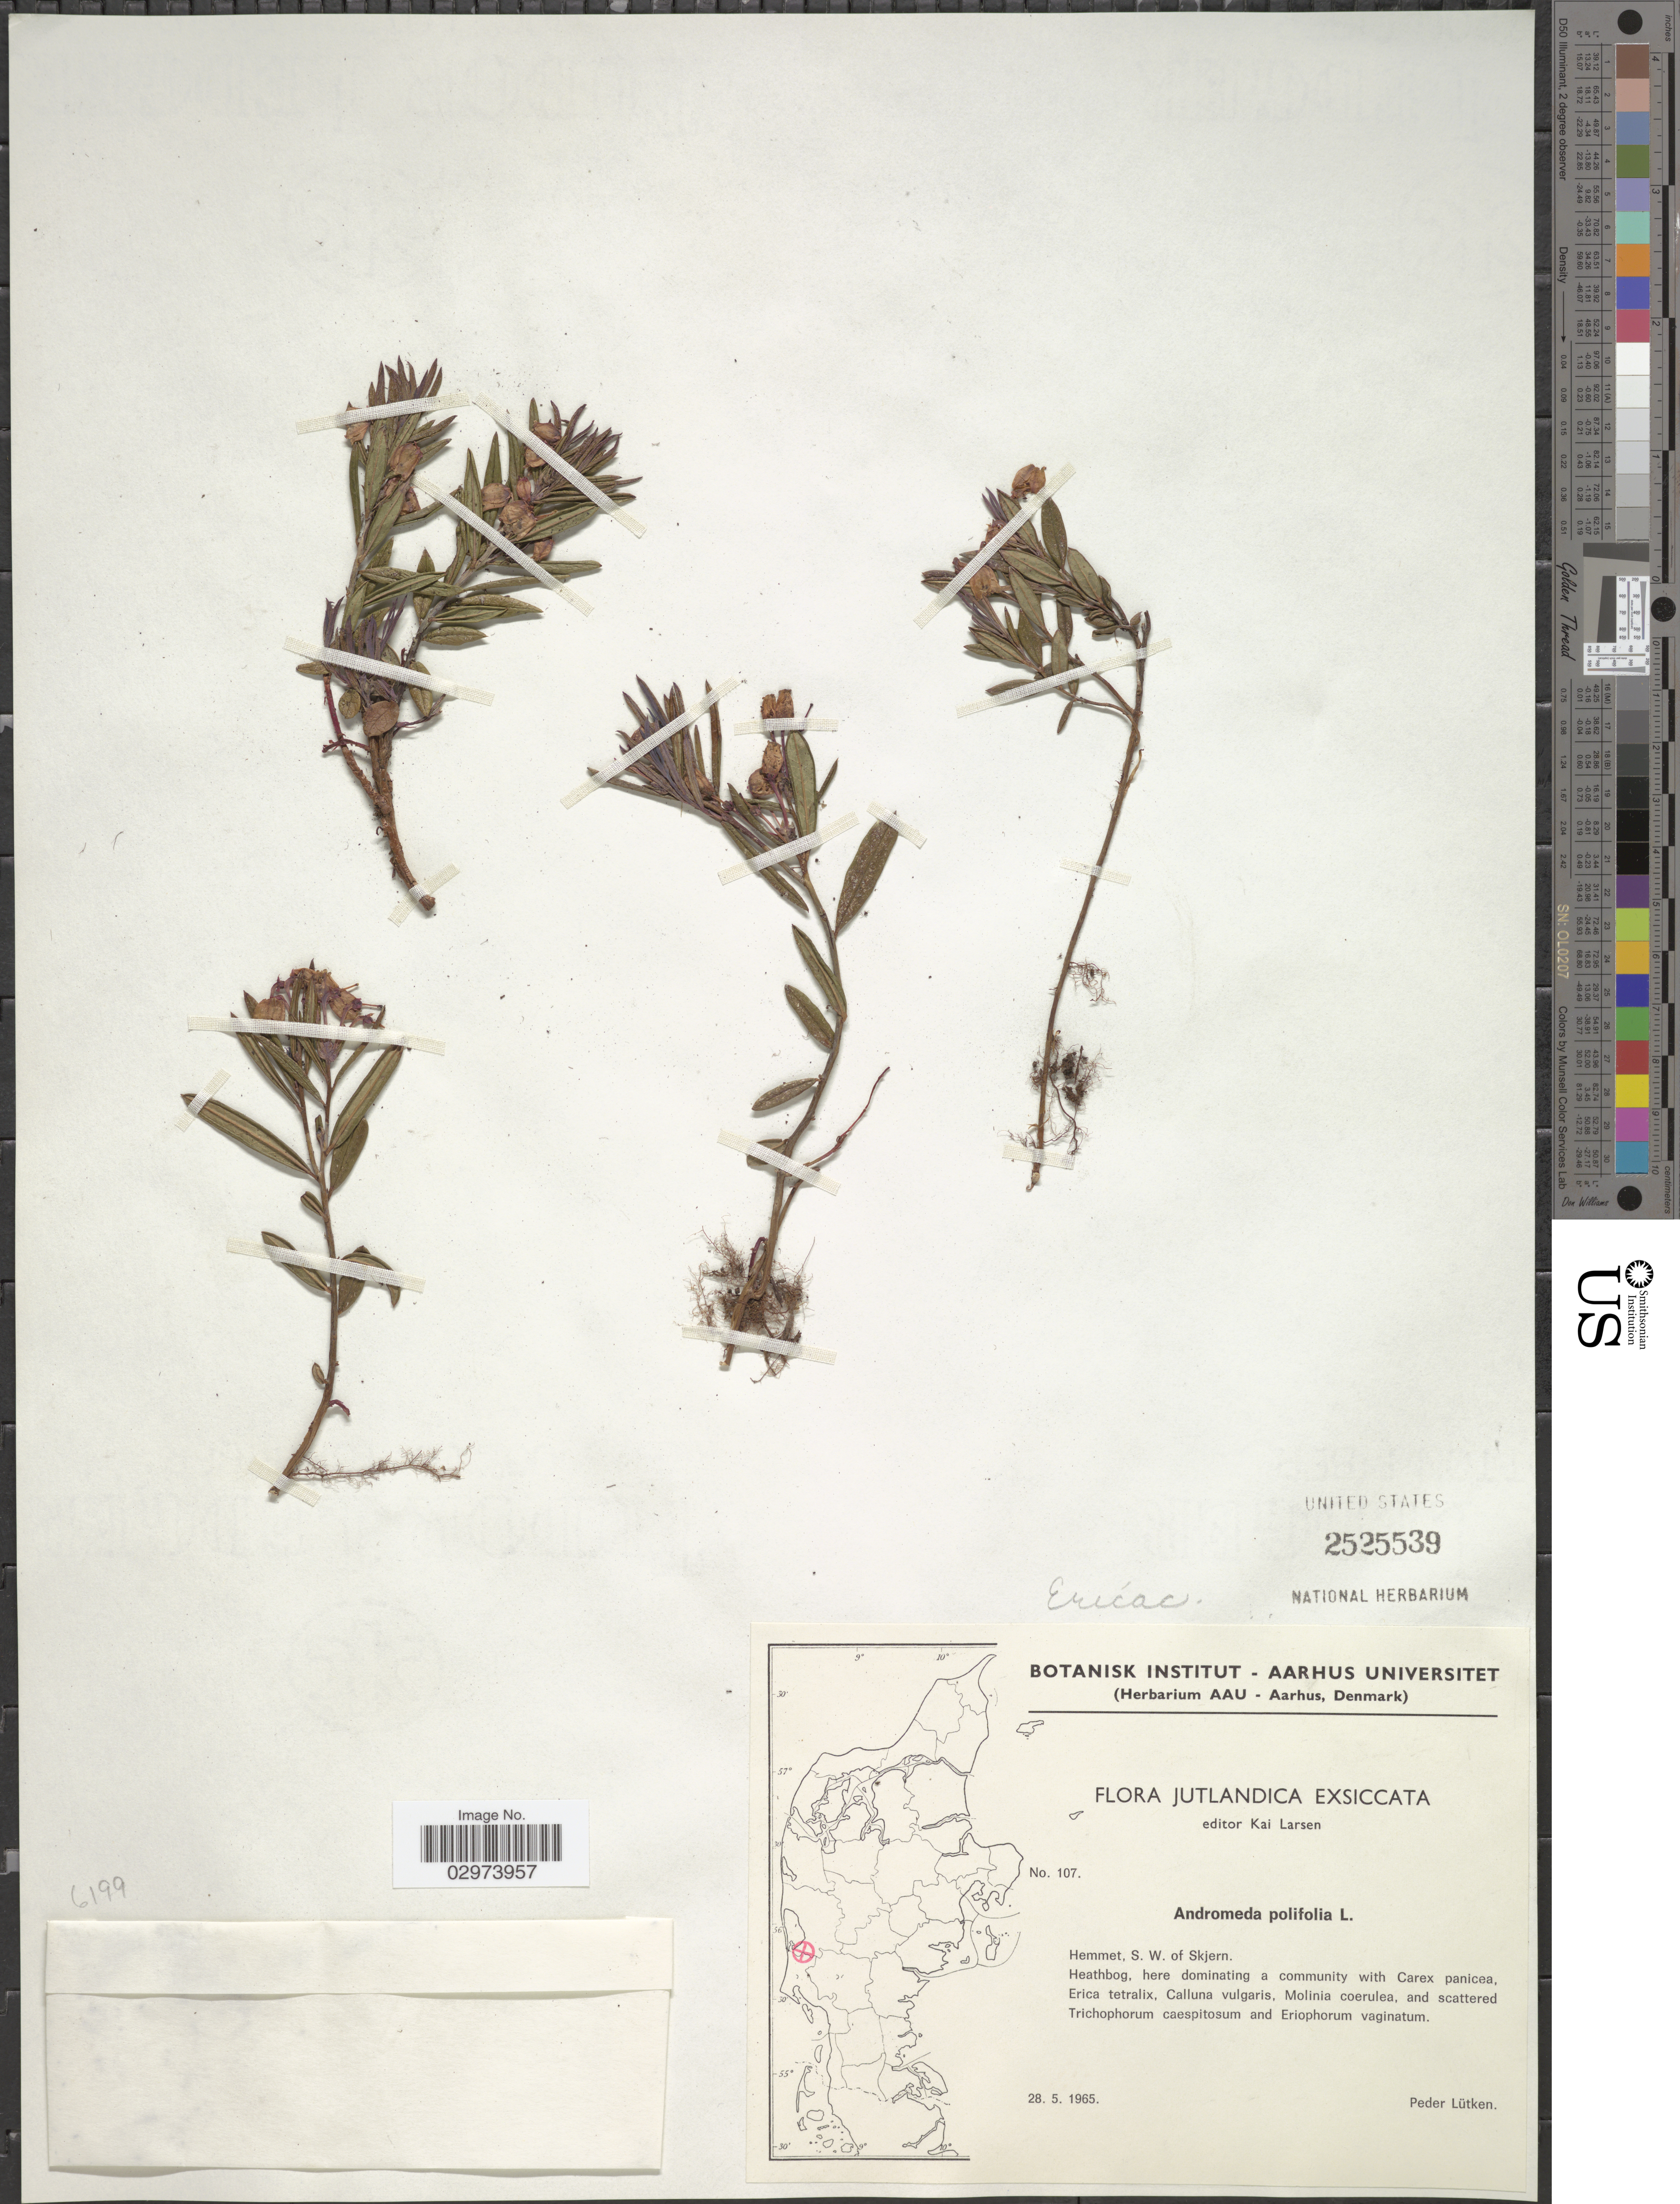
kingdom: Plantae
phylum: Tracheophyta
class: Magnoliopsida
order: Ericales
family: Ericaceae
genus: Andromeda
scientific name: Andromeda polifolia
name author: L.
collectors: P. Lütken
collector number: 107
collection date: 1965-05-28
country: Denmark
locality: Jutlandica. Hemmet, S.W. of Skjern.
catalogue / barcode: US 2525539